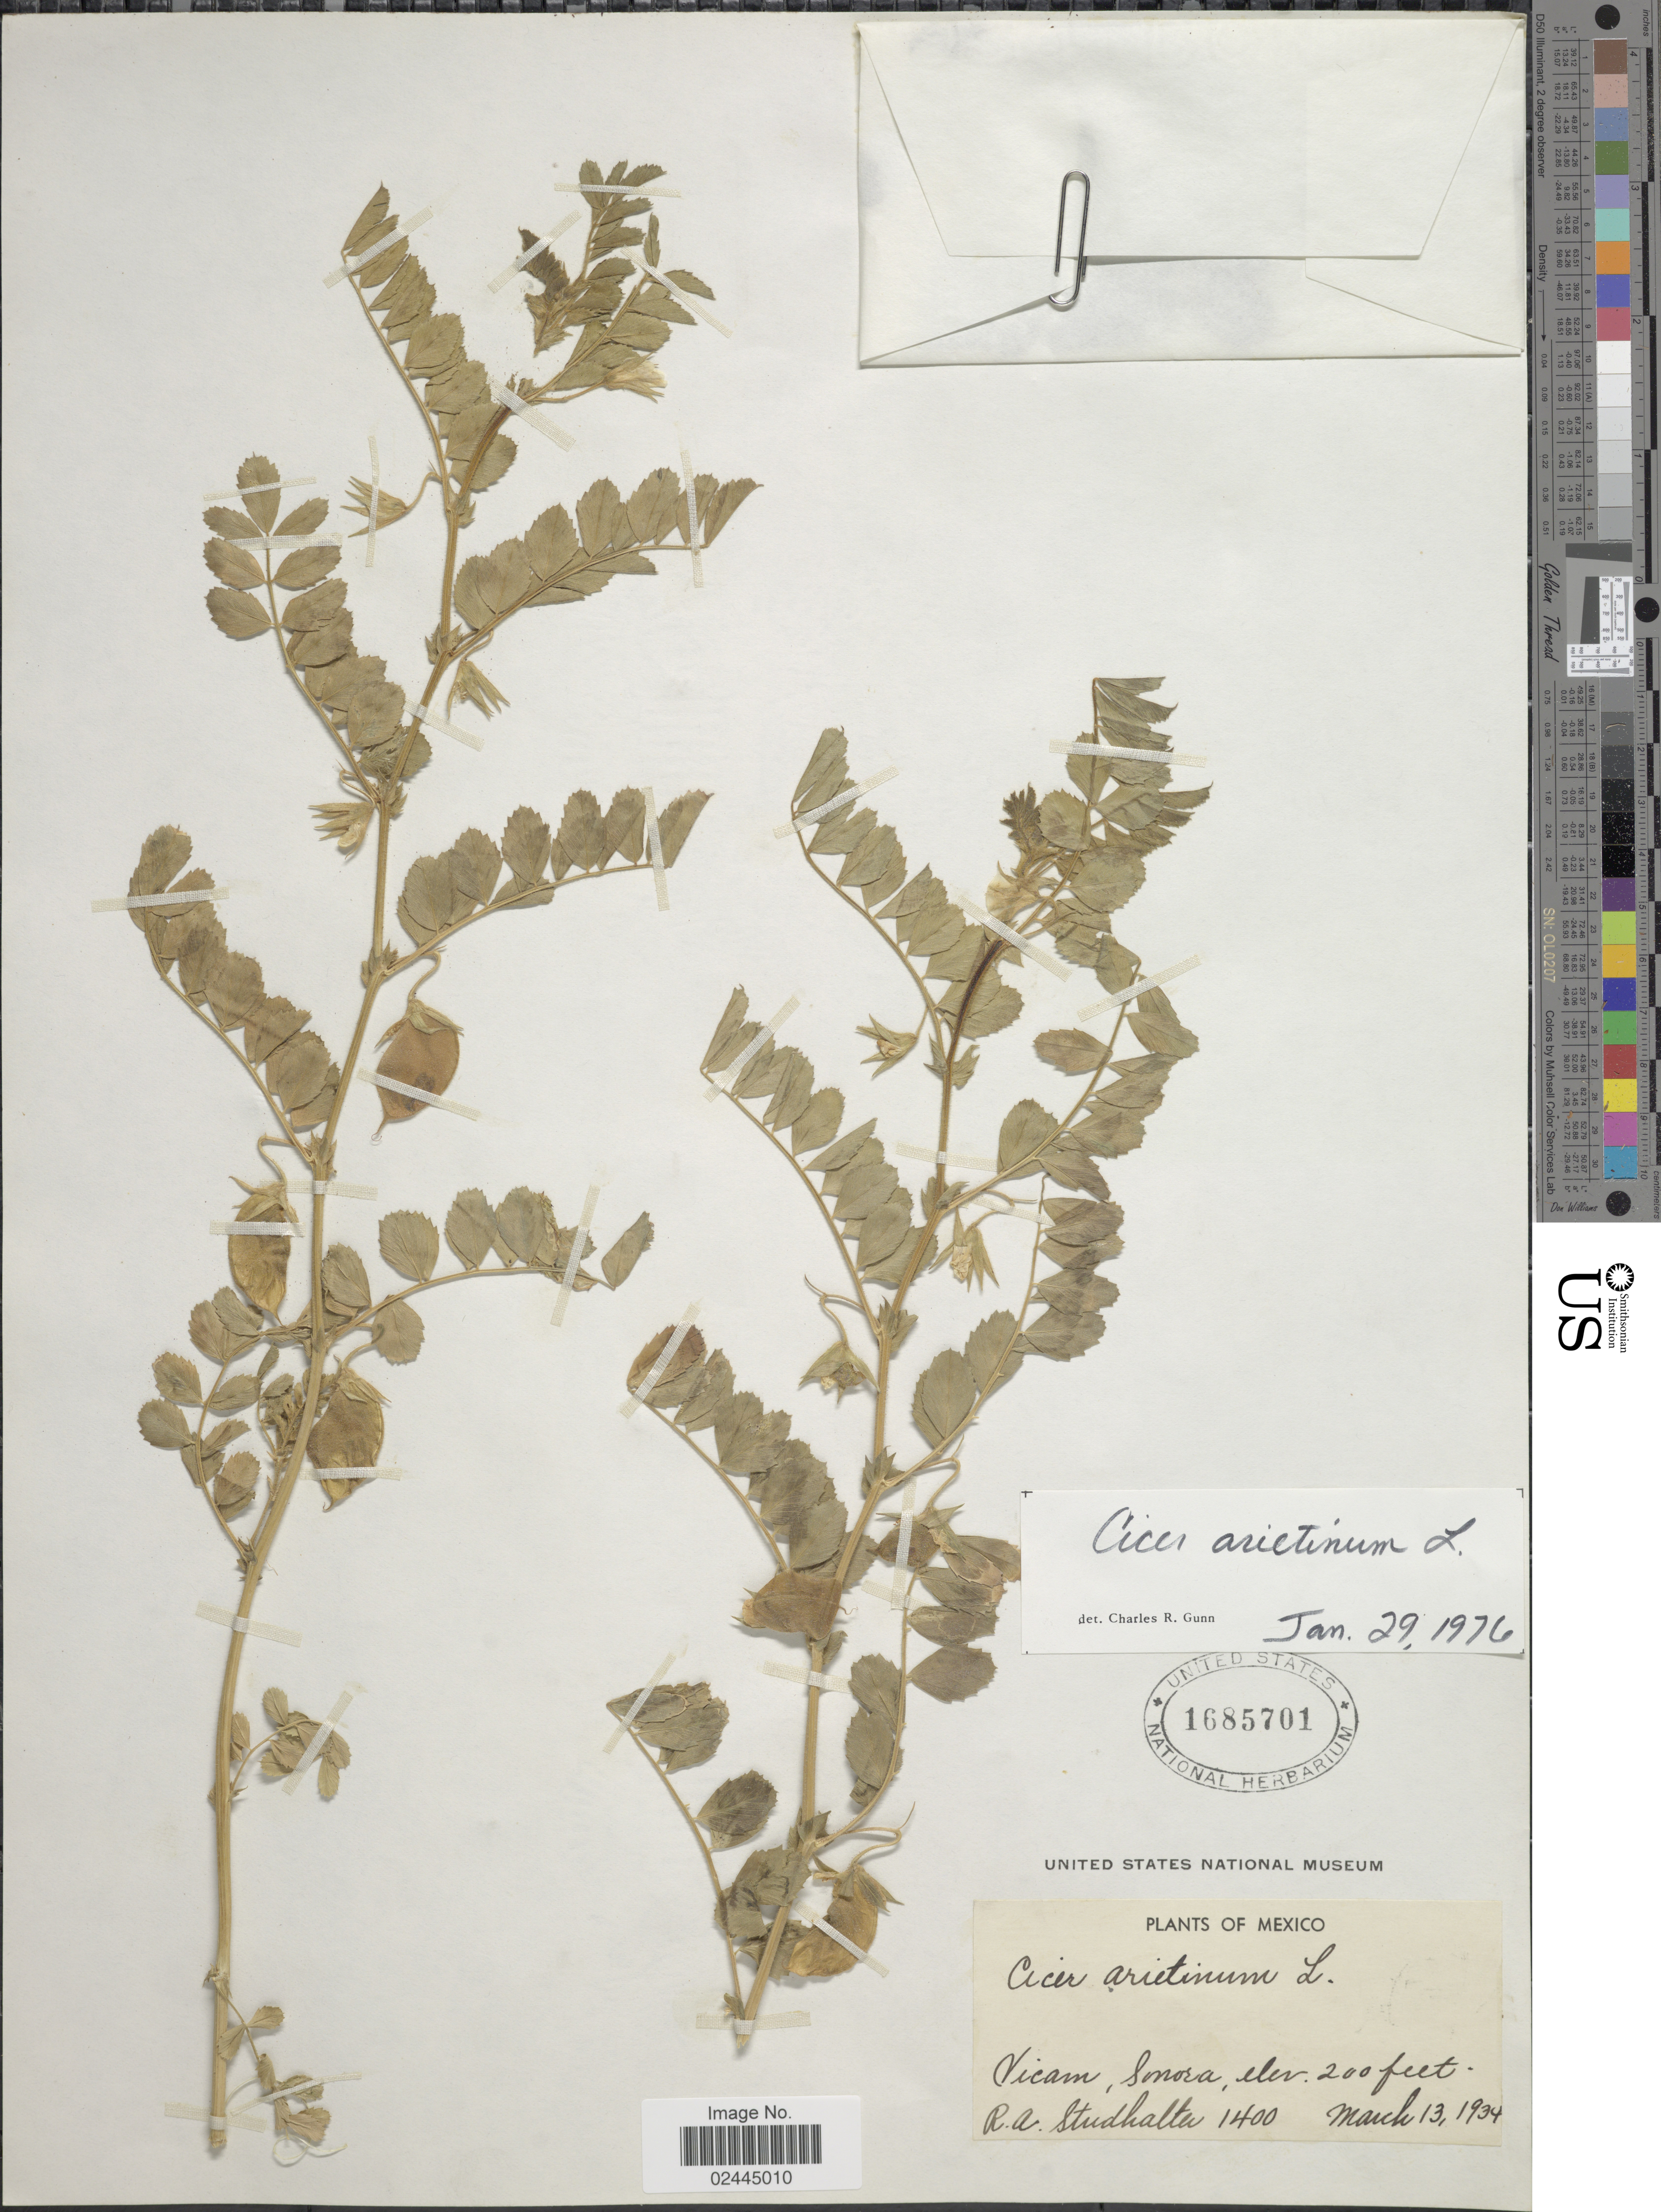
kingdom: Plantae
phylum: Tracheophyta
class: Magnoliopsida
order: Fabales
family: Fabaceae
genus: Cicer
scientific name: Cicer arietinum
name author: L.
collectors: R. Studhalter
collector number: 1400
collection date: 1934-03-13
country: Mexico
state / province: Sonora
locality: Vicam, Sonora. Mexico.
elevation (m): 61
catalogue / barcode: US 1685701